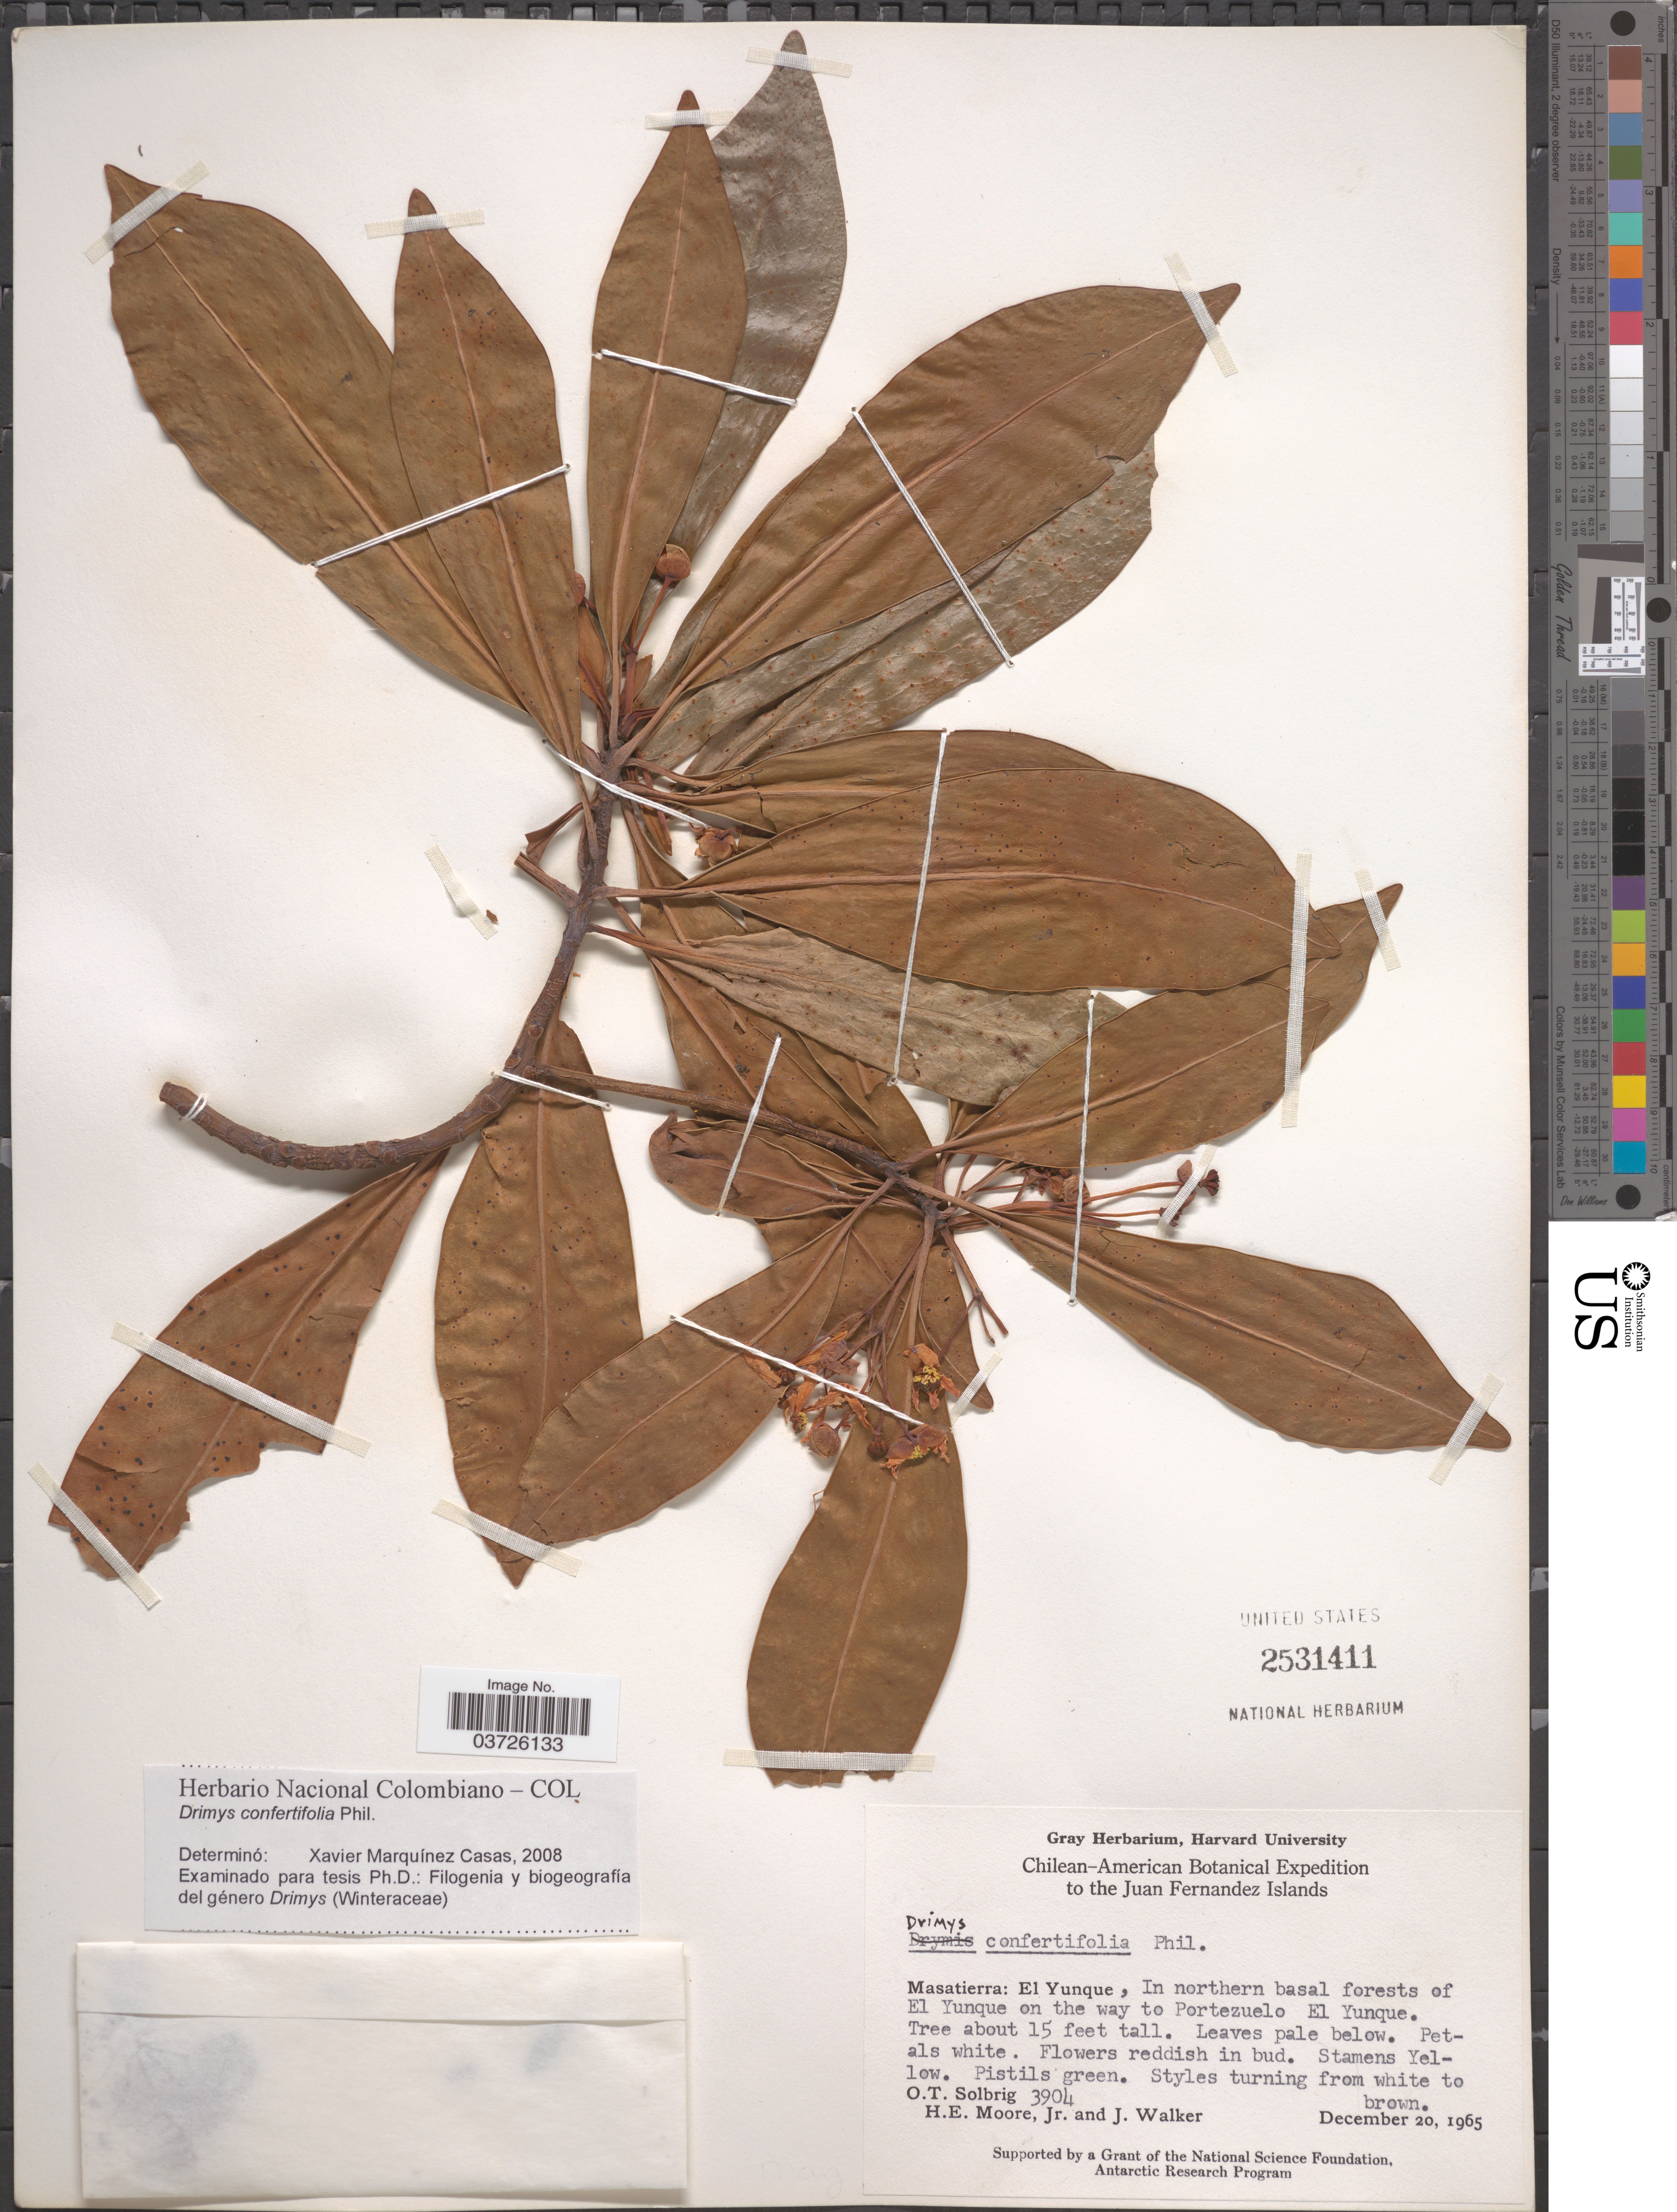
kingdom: Plantae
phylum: Tracheophyta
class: Magnoliopsida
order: Canellales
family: Winteraceae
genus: Drimys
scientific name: Drimys confertifolia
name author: Phil.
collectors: O. T. Solbrig, H. Moore & J. Walker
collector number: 3904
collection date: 1965-12-20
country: Chile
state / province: Valparaíso (V)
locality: The Juan Fernandez Islands. Masatierra: El Yunque, In northern basal forests of El Yunque on the way to Portezuelo El Yunque.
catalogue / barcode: US 2531411